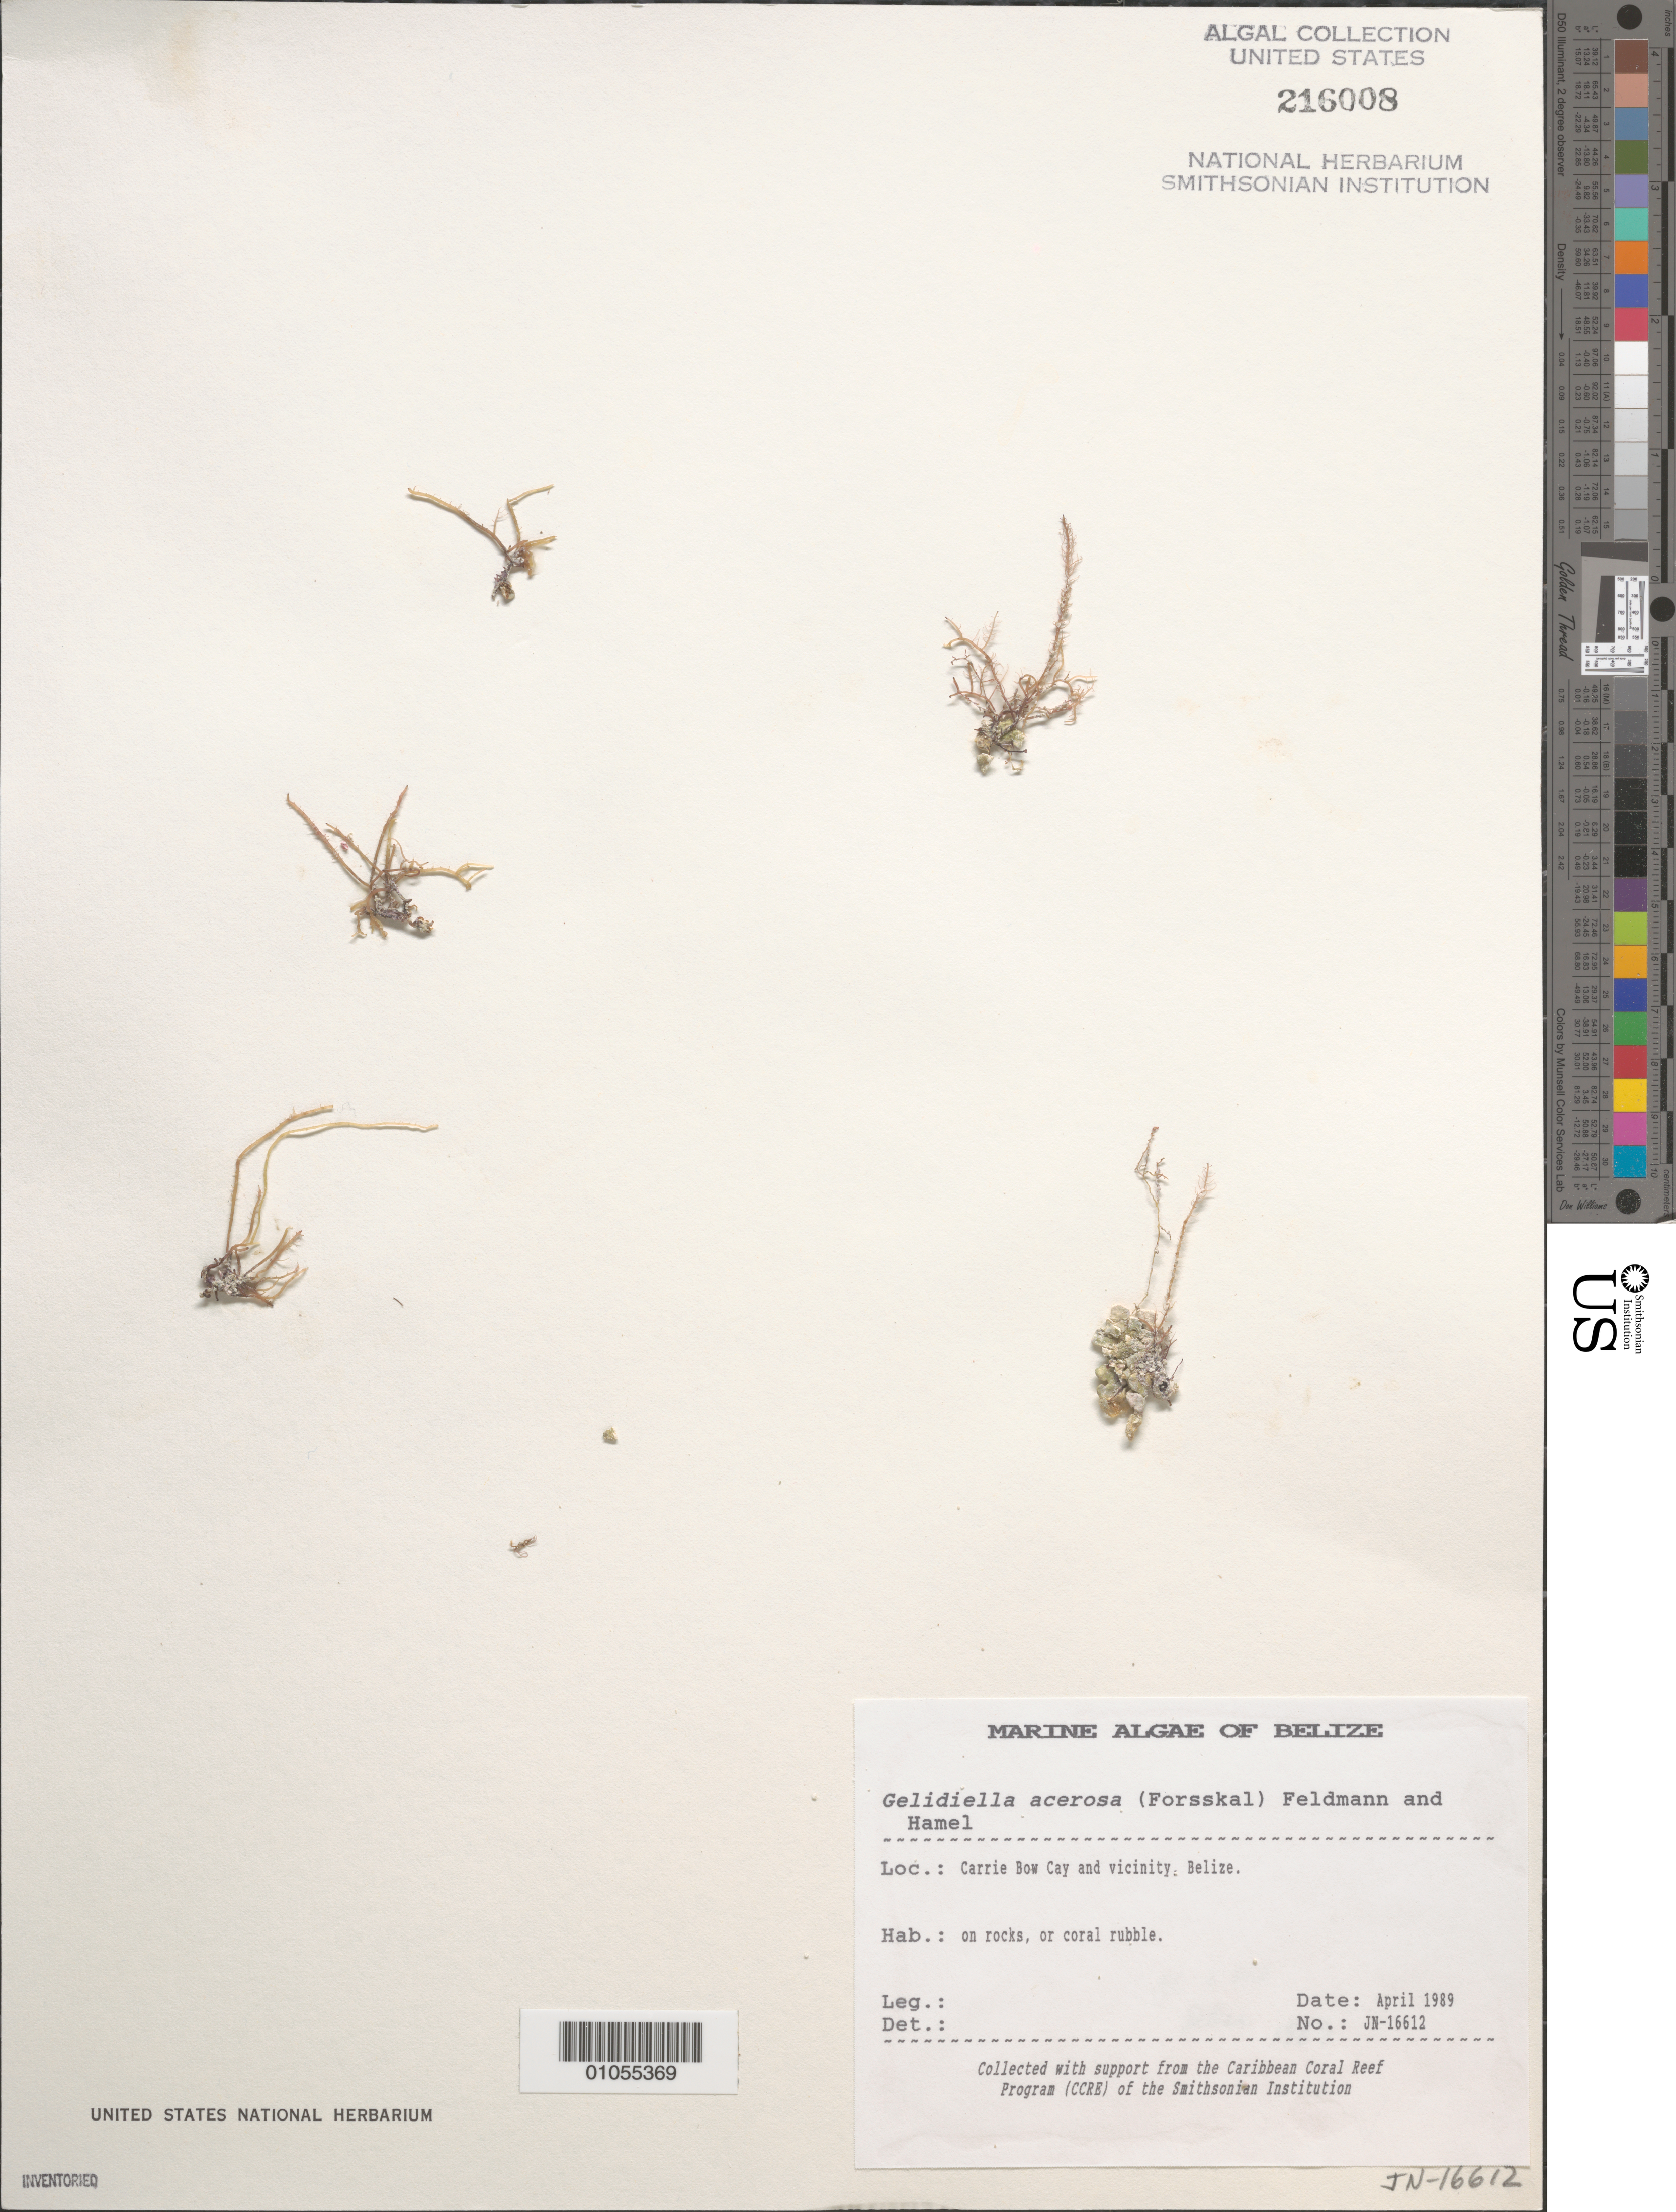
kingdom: Plantae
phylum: Rhodophyta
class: Florideophyceae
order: Gelidiales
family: Gelidiellaceae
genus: Gelidiella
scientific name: Gelidiella acerosa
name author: (Forssk.) Feldmann & G. Hamel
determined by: Norris, James N.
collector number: JN-16612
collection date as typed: Apr 1989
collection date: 1989-04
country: Belize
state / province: Stann Creek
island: Carrie Bow Cay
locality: Carrie Bow Cay and vicinity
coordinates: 16 48'N, 88 05'W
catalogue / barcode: US 216008